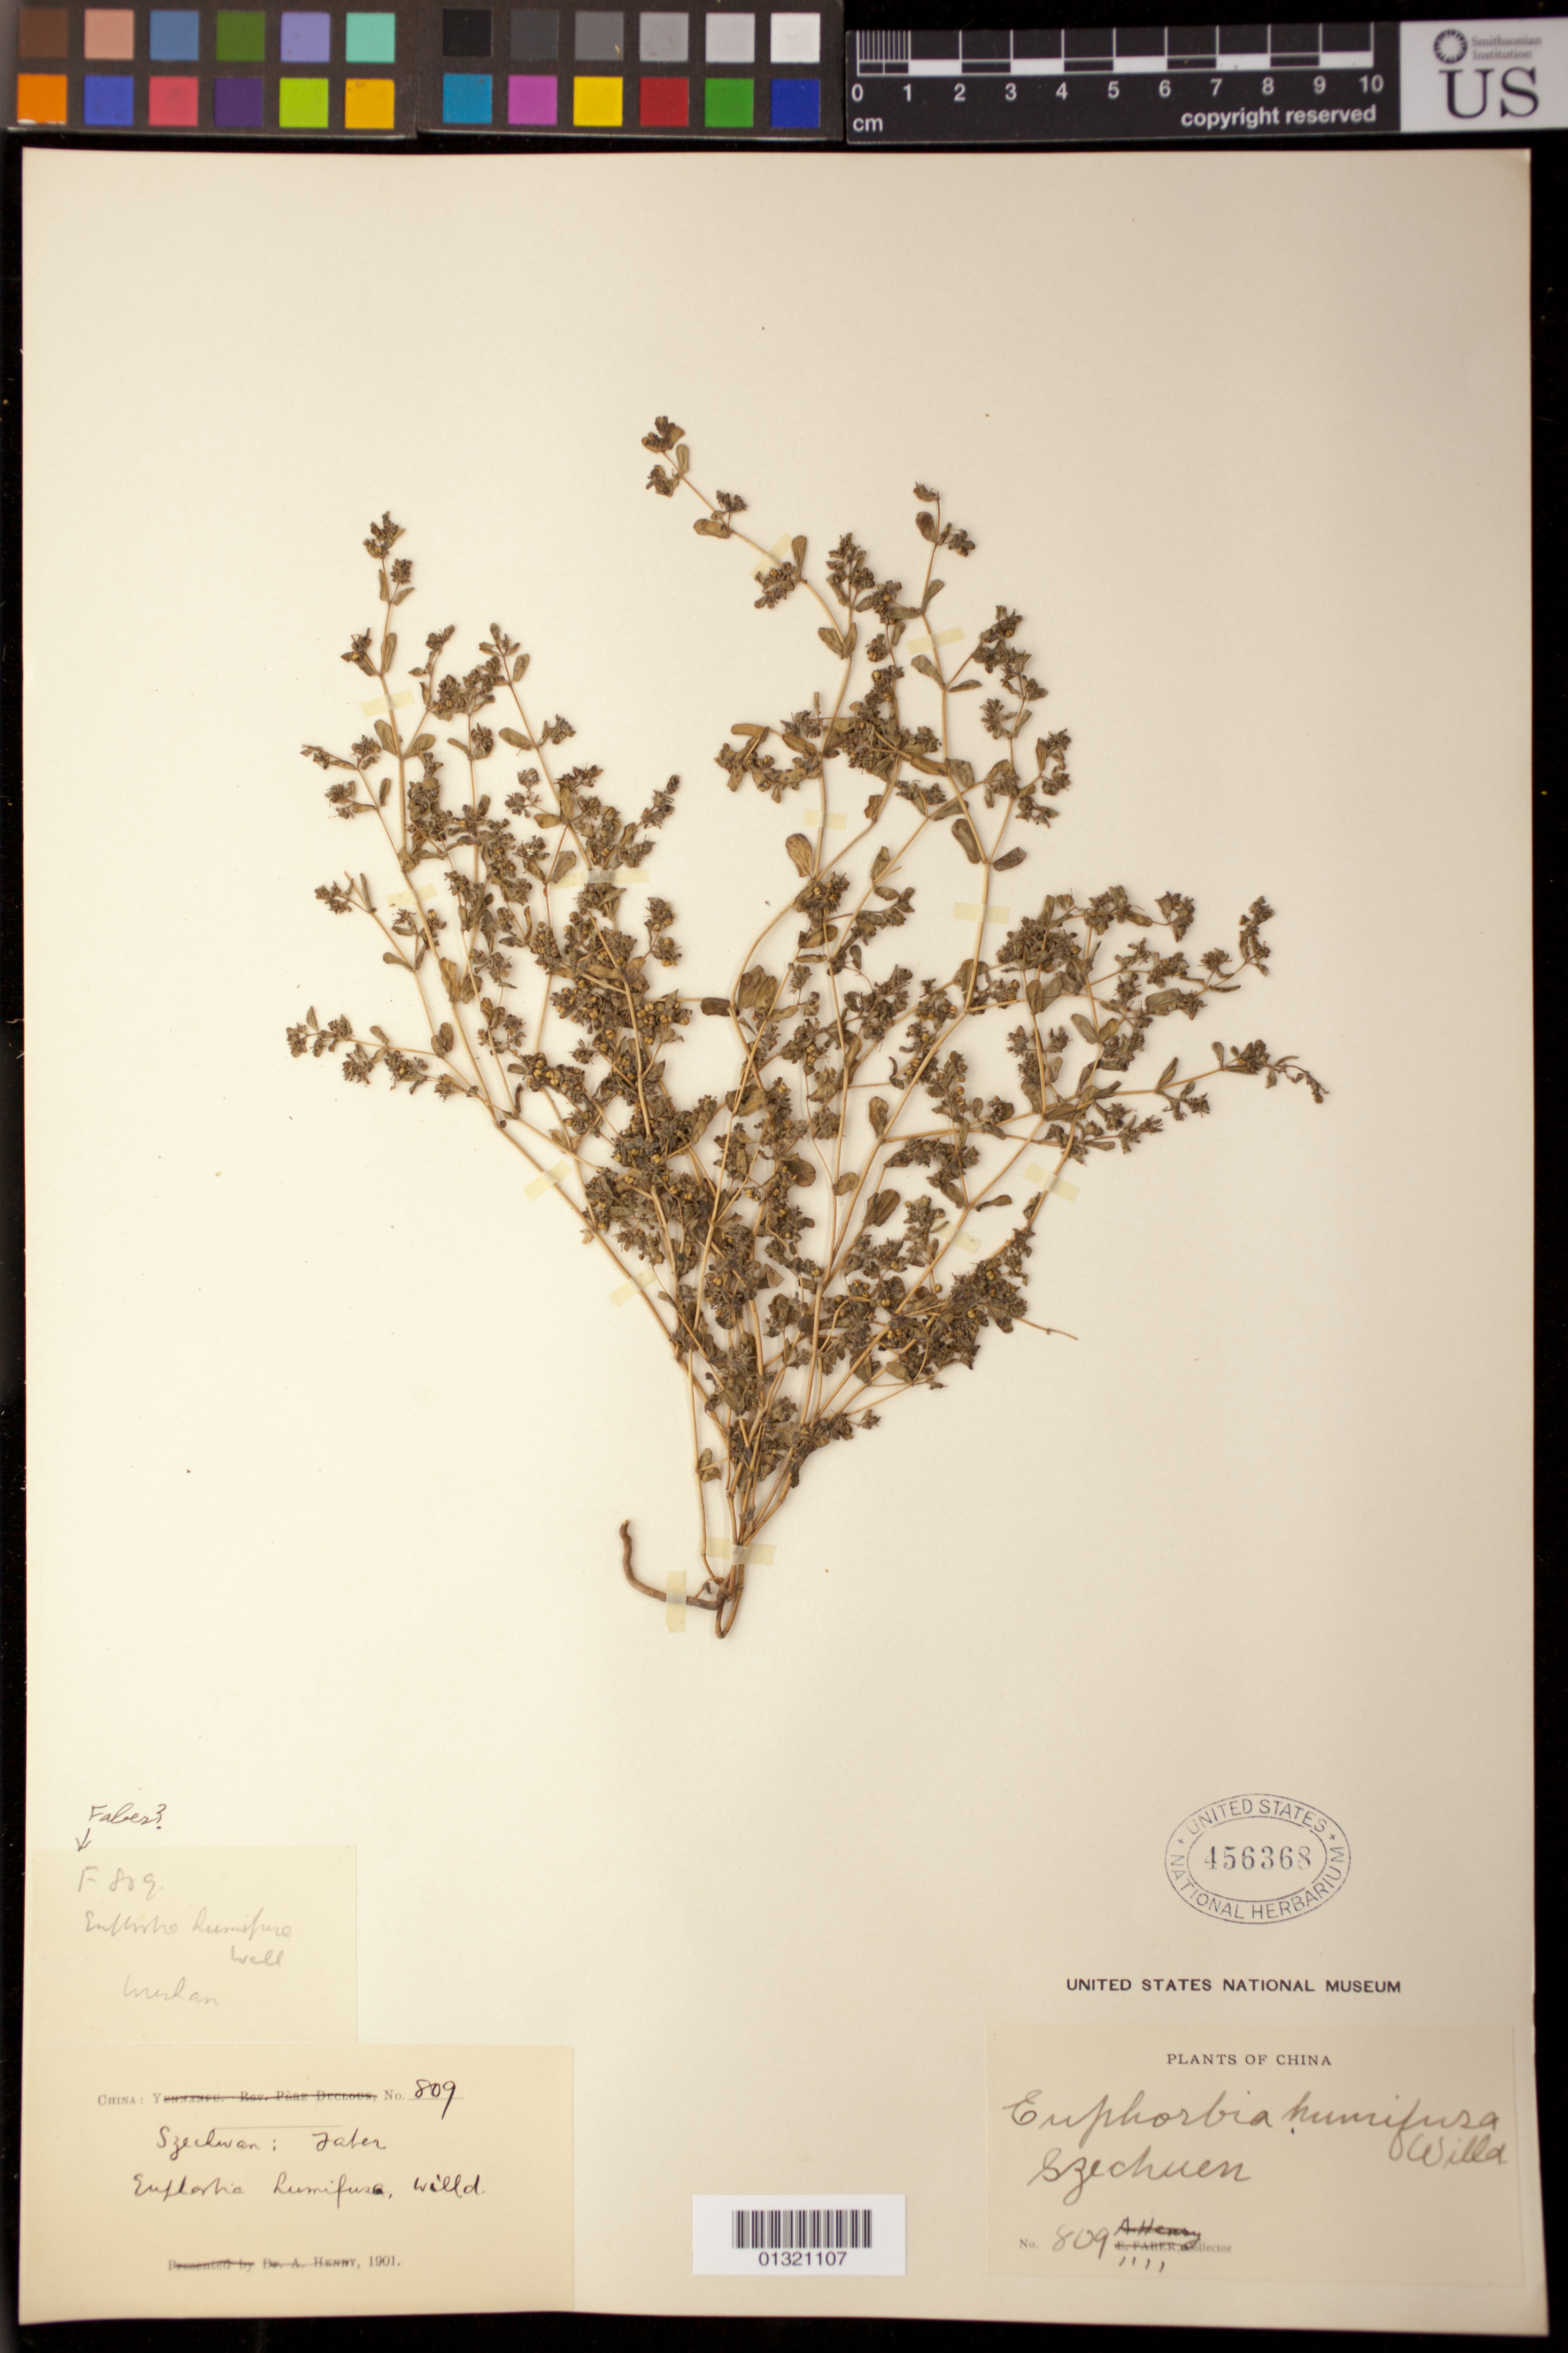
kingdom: Plantae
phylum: Tracheophyta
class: Magnoliopsida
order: Malpighiales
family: Euphorbiaceae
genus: Euphorbia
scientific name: Euphorbia humifusa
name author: Willd. ex Schlecht.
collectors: E. Faber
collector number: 809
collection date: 1901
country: China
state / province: Sichuan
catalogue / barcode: US 456368